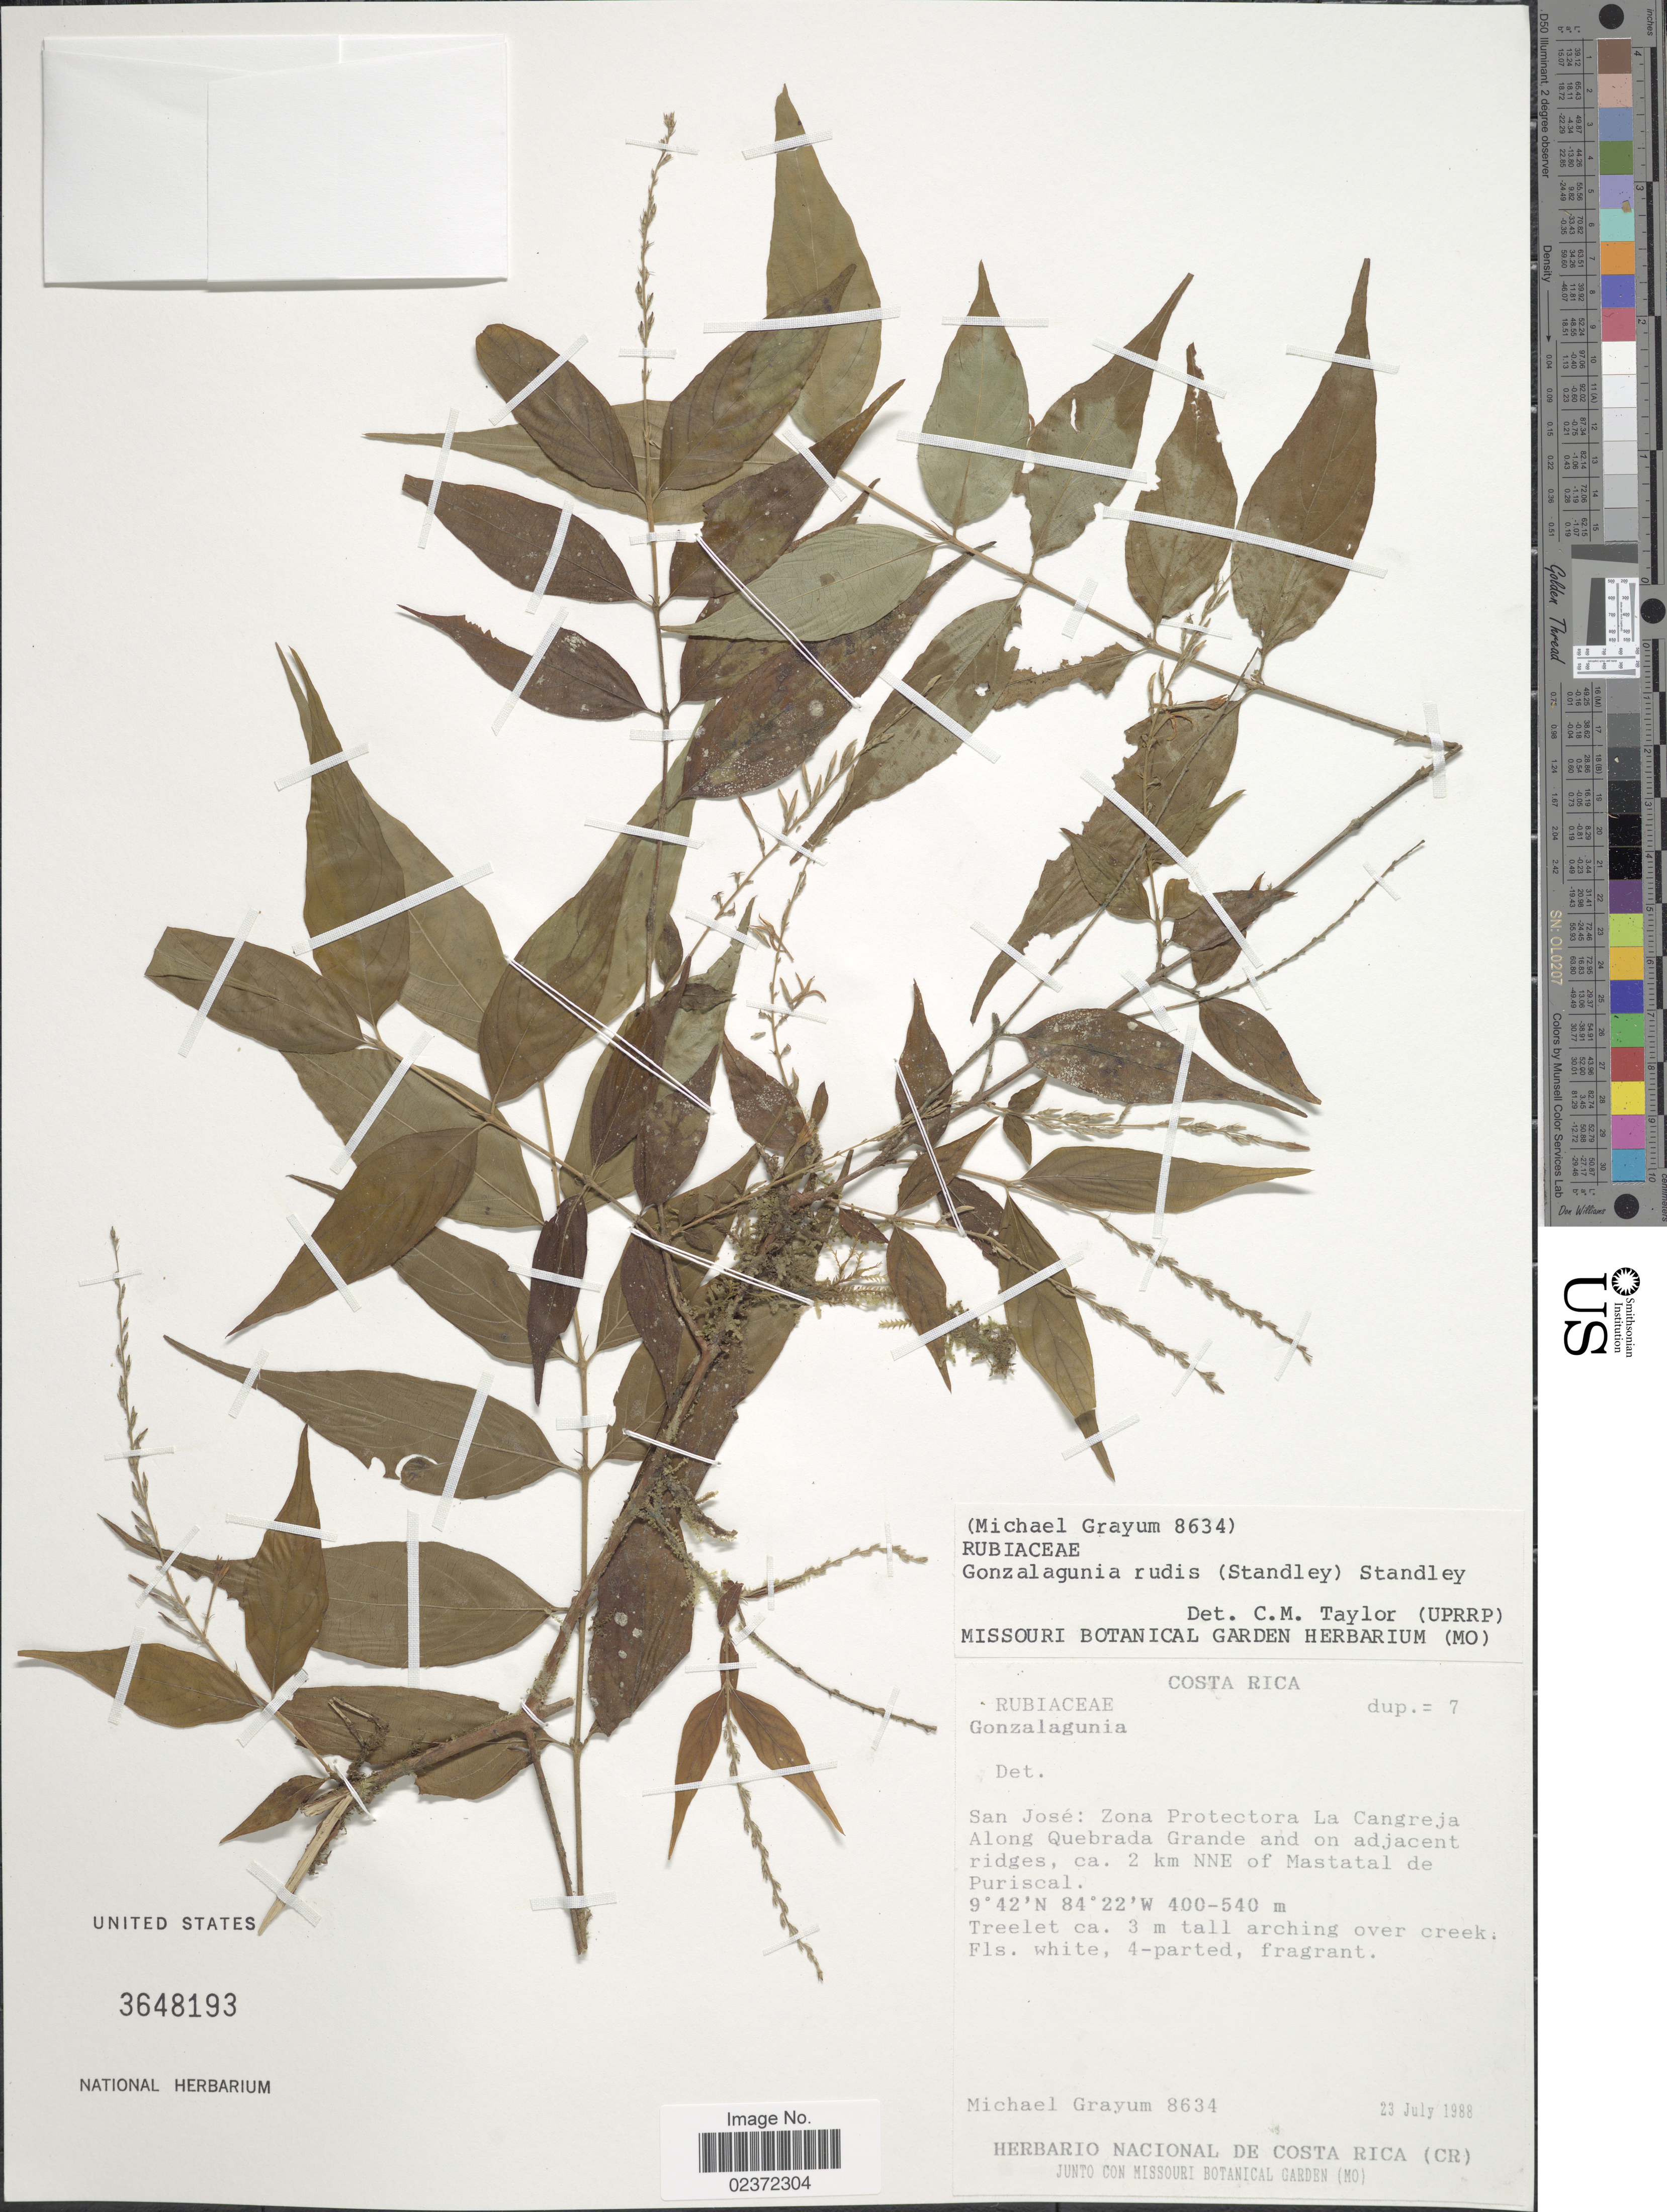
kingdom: Plantae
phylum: Tracheophyta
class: Magnoliopsida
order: Gentianales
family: Rubiaceae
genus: Duggena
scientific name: Duggena rudis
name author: Standl.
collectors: M. H. Grayum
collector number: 8634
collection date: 1988-07-23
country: Costa Rica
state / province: San José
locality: Zona Protectora La Cangreja, along Quebrada Grande and on adjacent ridges, ca. 2 km NNE of Mastatal de Puriscal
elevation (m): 400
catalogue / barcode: US 3648193